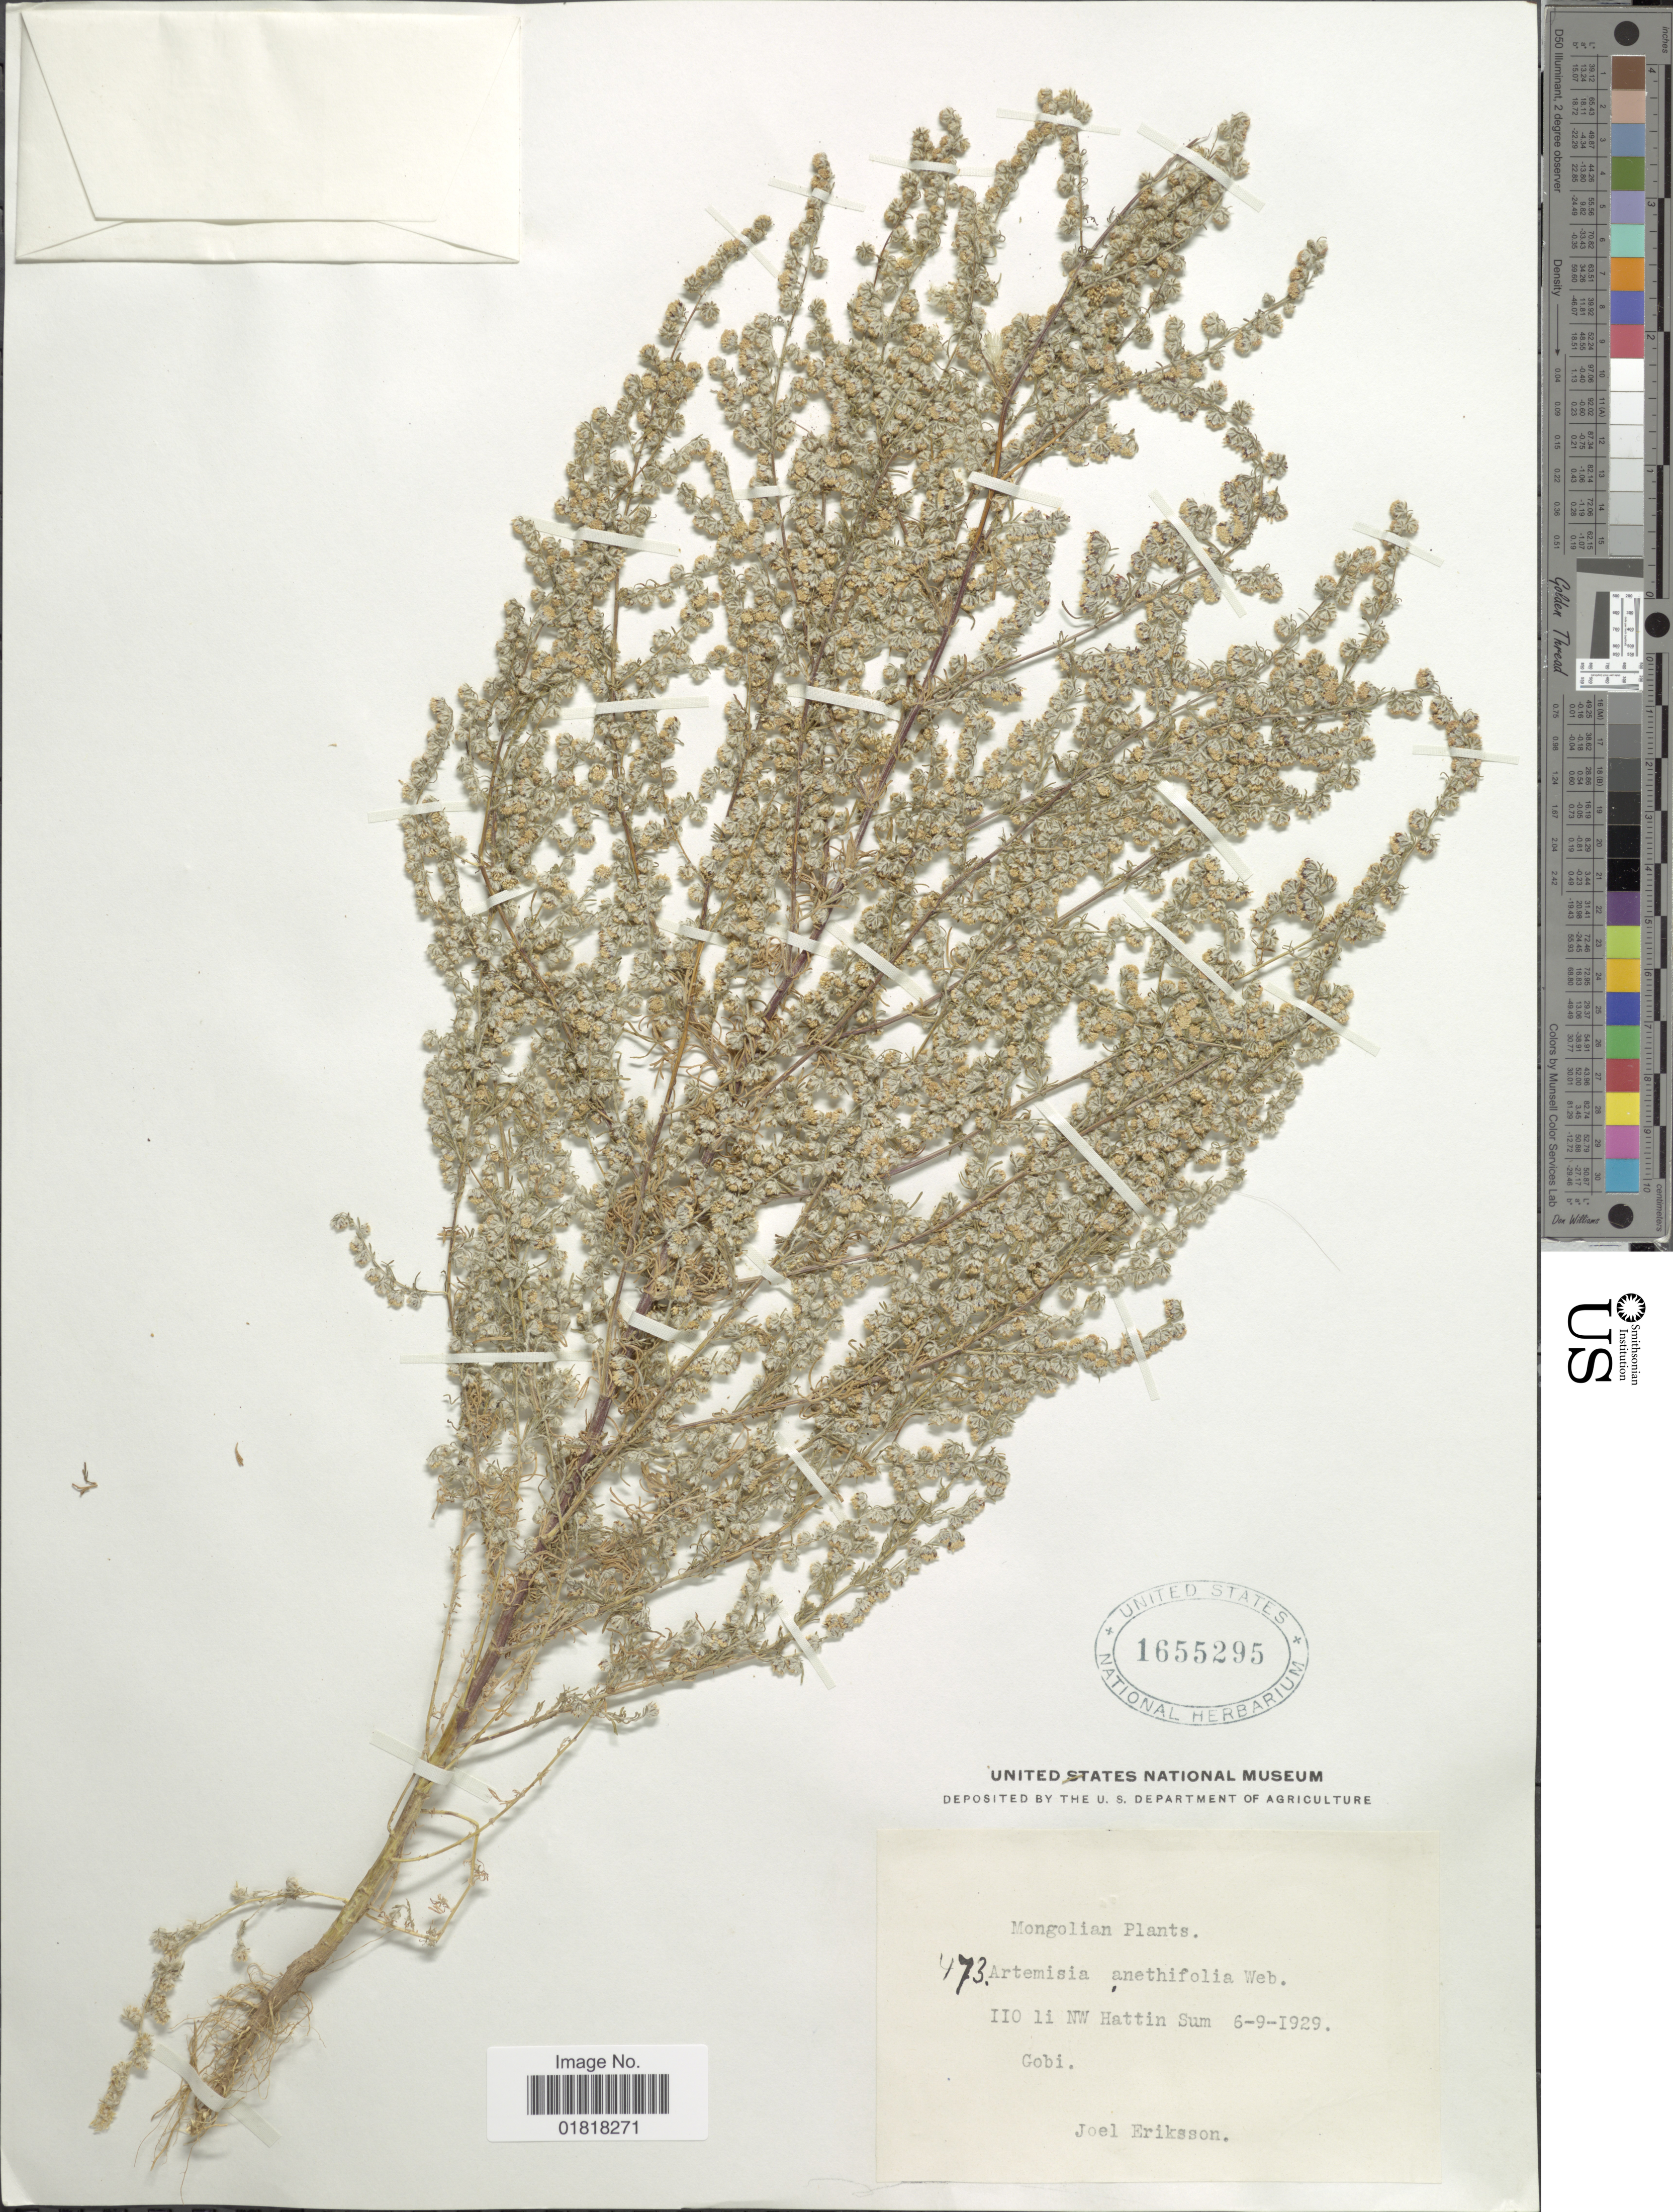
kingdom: Plantae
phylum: Tracheophyta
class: Magnoliopsida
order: Asterales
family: Asteraceae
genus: Artemisia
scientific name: Artemisia anethifolia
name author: G.H. Weber ex Stechm.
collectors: J. Eriksson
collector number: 473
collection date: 1929-09-06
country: Mongolia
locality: Mongolian, 110 li NW Hattin Sum, Gobi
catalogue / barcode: US 1655295